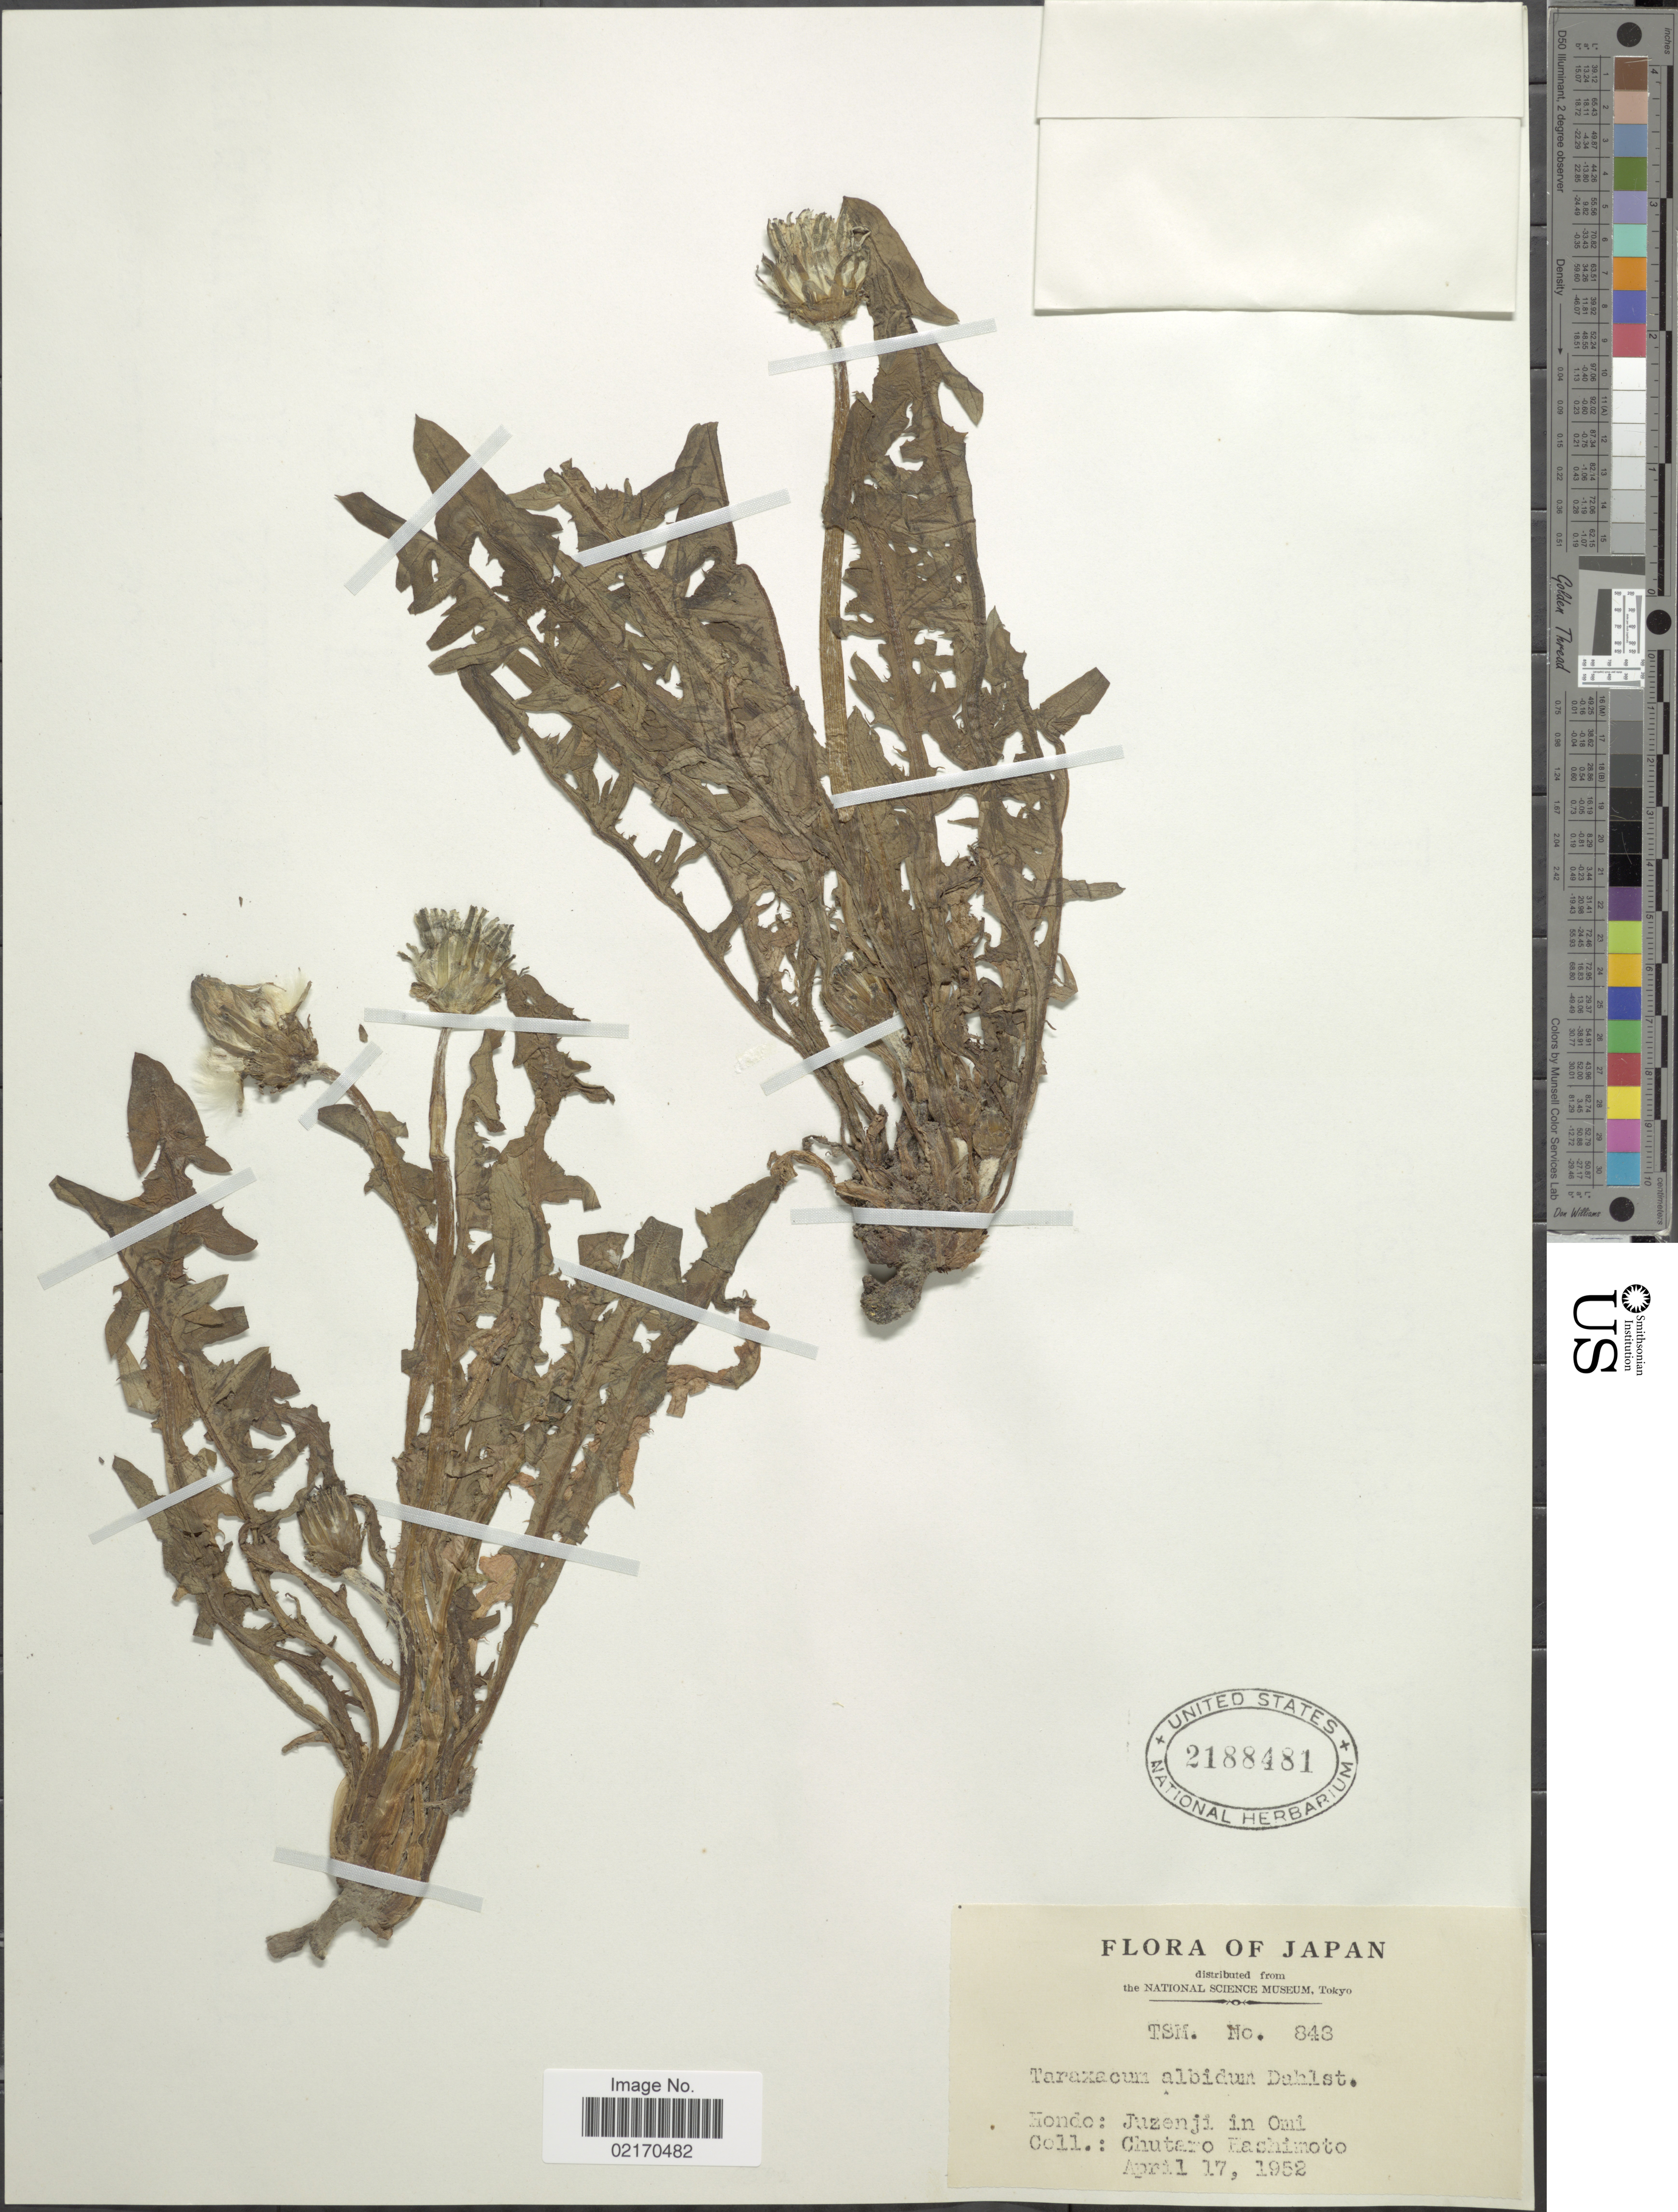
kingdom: Plantae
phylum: Tracheophyta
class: Magnoliopsida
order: Asterales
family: Asteraceae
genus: Taraxacum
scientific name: Taraxacum albidum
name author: Dahlst.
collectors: C. Kashimoto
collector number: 848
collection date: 1952-04-17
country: Japan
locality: Hondo: Juzenji in Omi.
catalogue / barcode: US 2188481